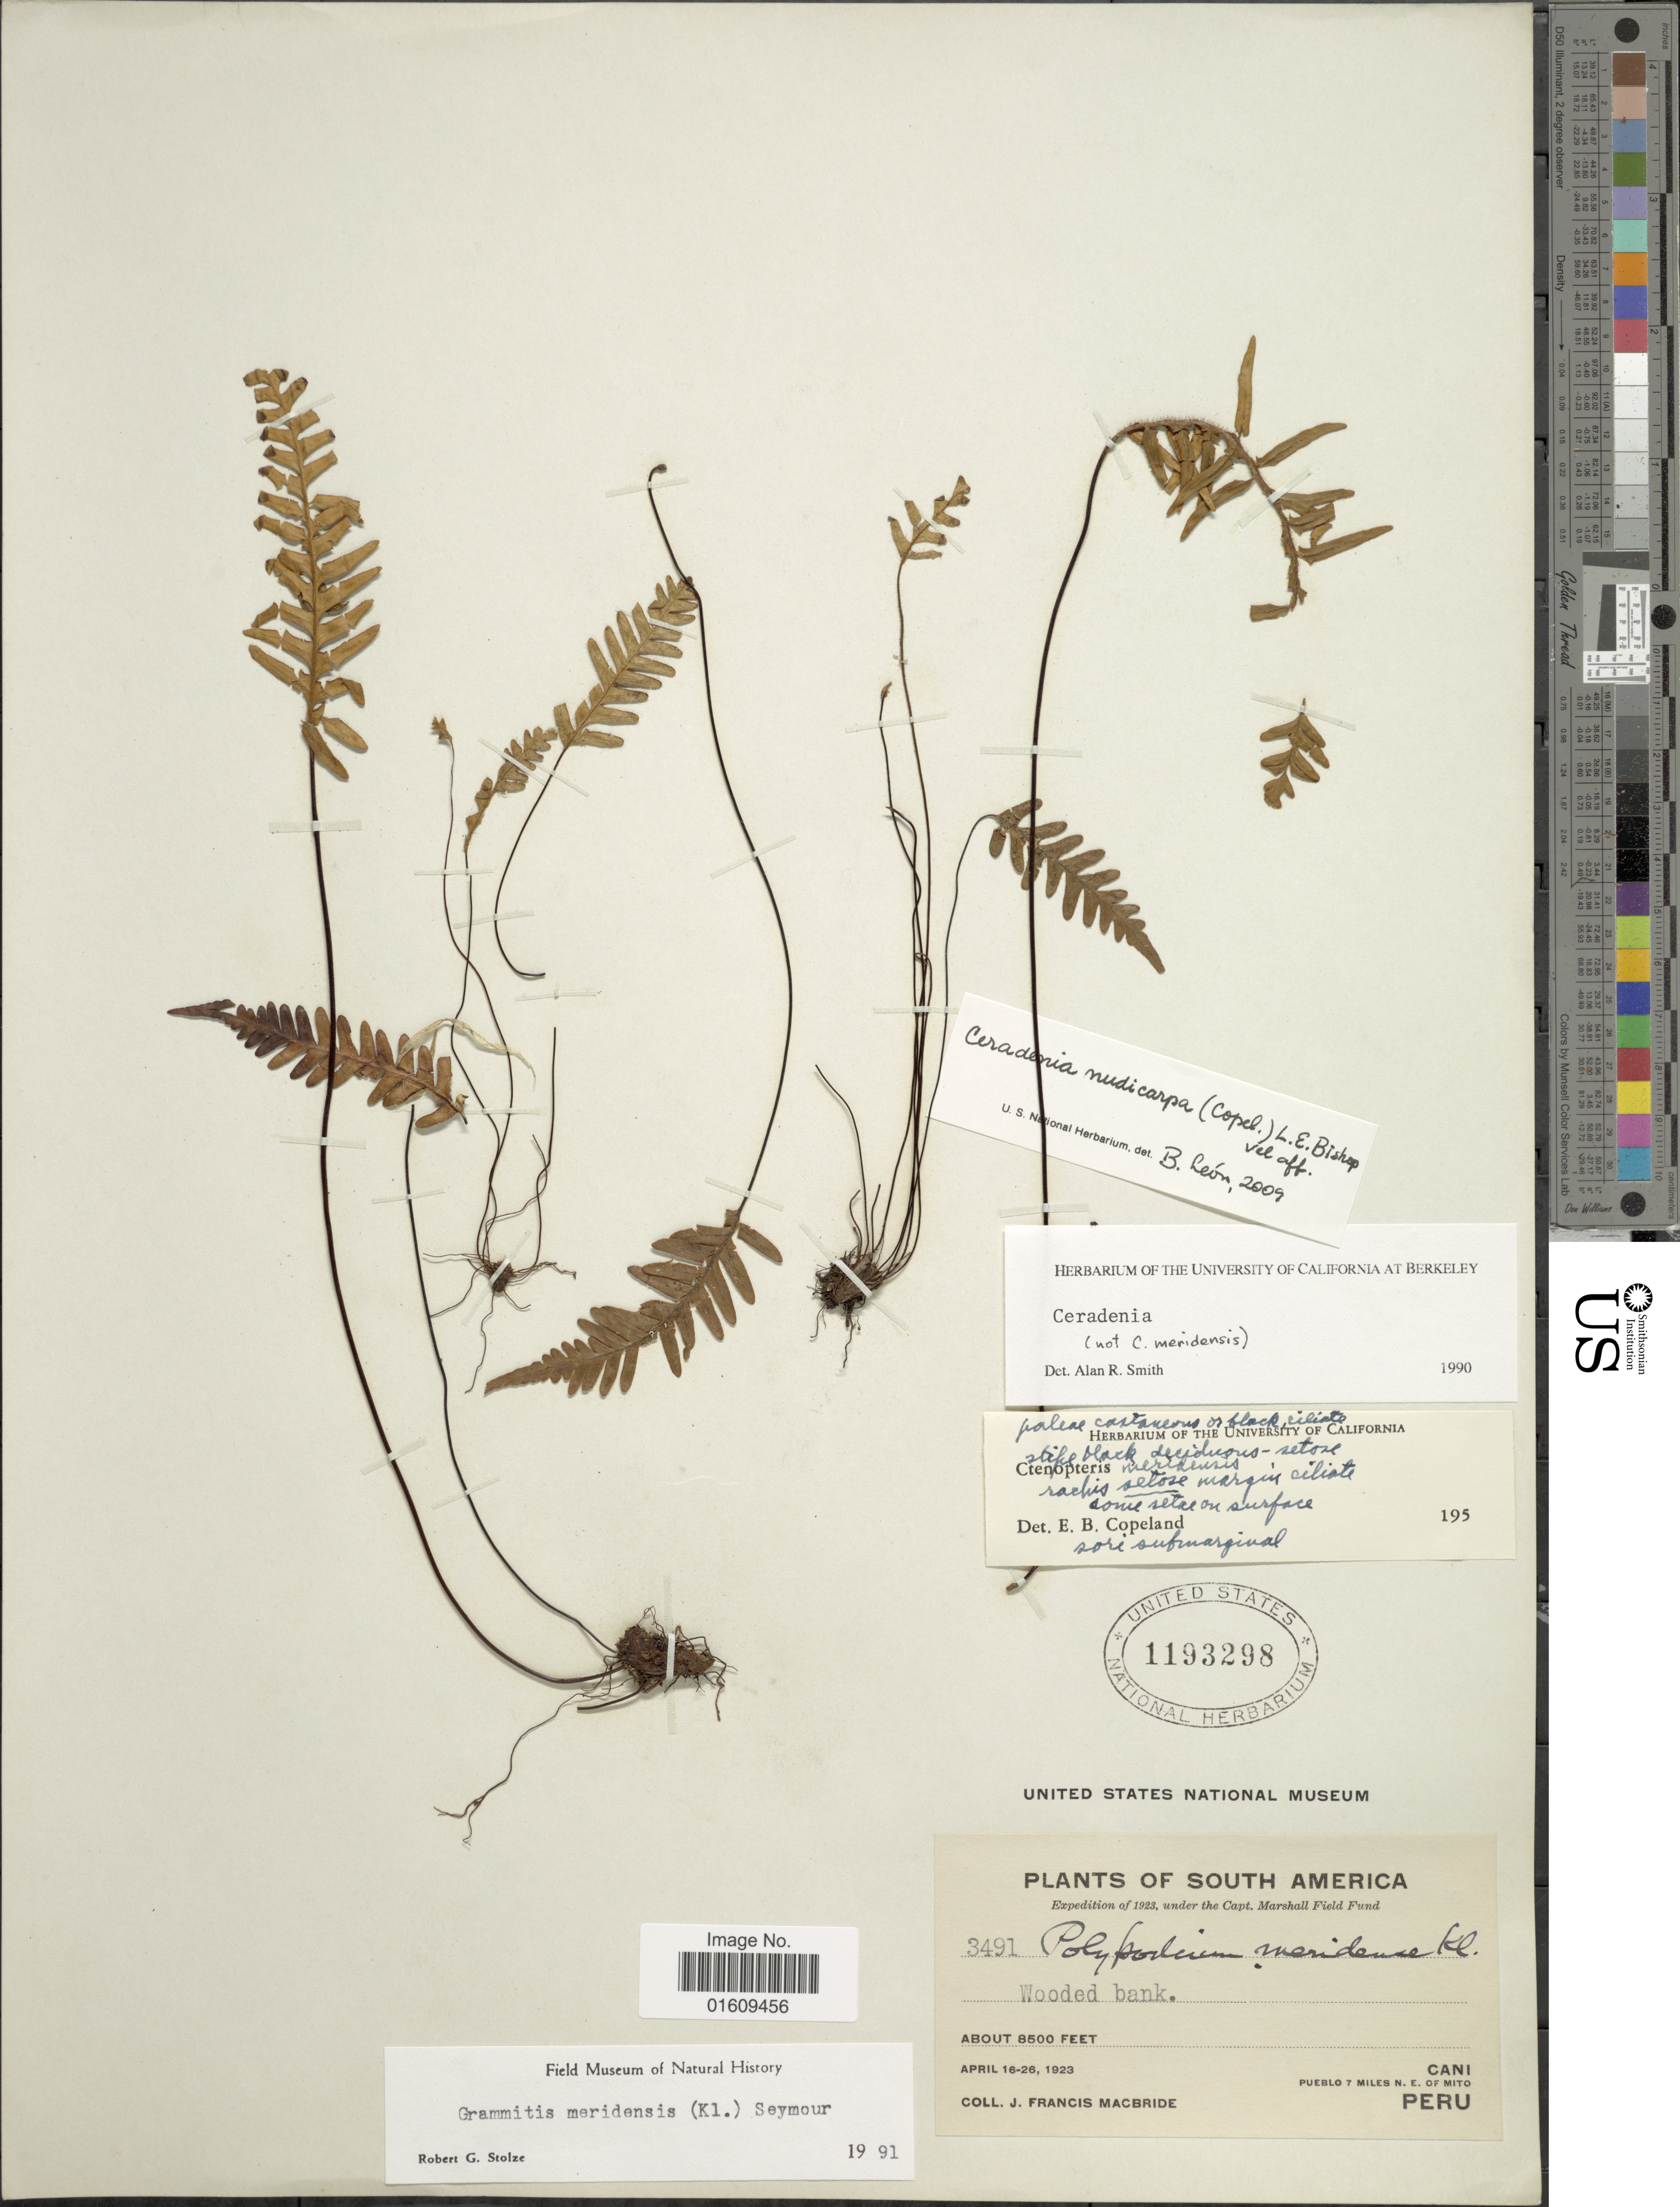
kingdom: Plantae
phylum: Tracheophyta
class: Polypodiopsida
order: Polypodiales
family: Polypodiaceae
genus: Ceradenia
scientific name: Ceradenia nudicarpa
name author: (Copel.) L.E. Bishop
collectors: J. F. Macbride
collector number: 3491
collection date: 1923-04-16/1923-04-26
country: Peru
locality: South America, Peru, Cani, Pueblo 7 miles N.E. of Mito.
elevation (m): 2591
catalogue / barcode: US 1193298